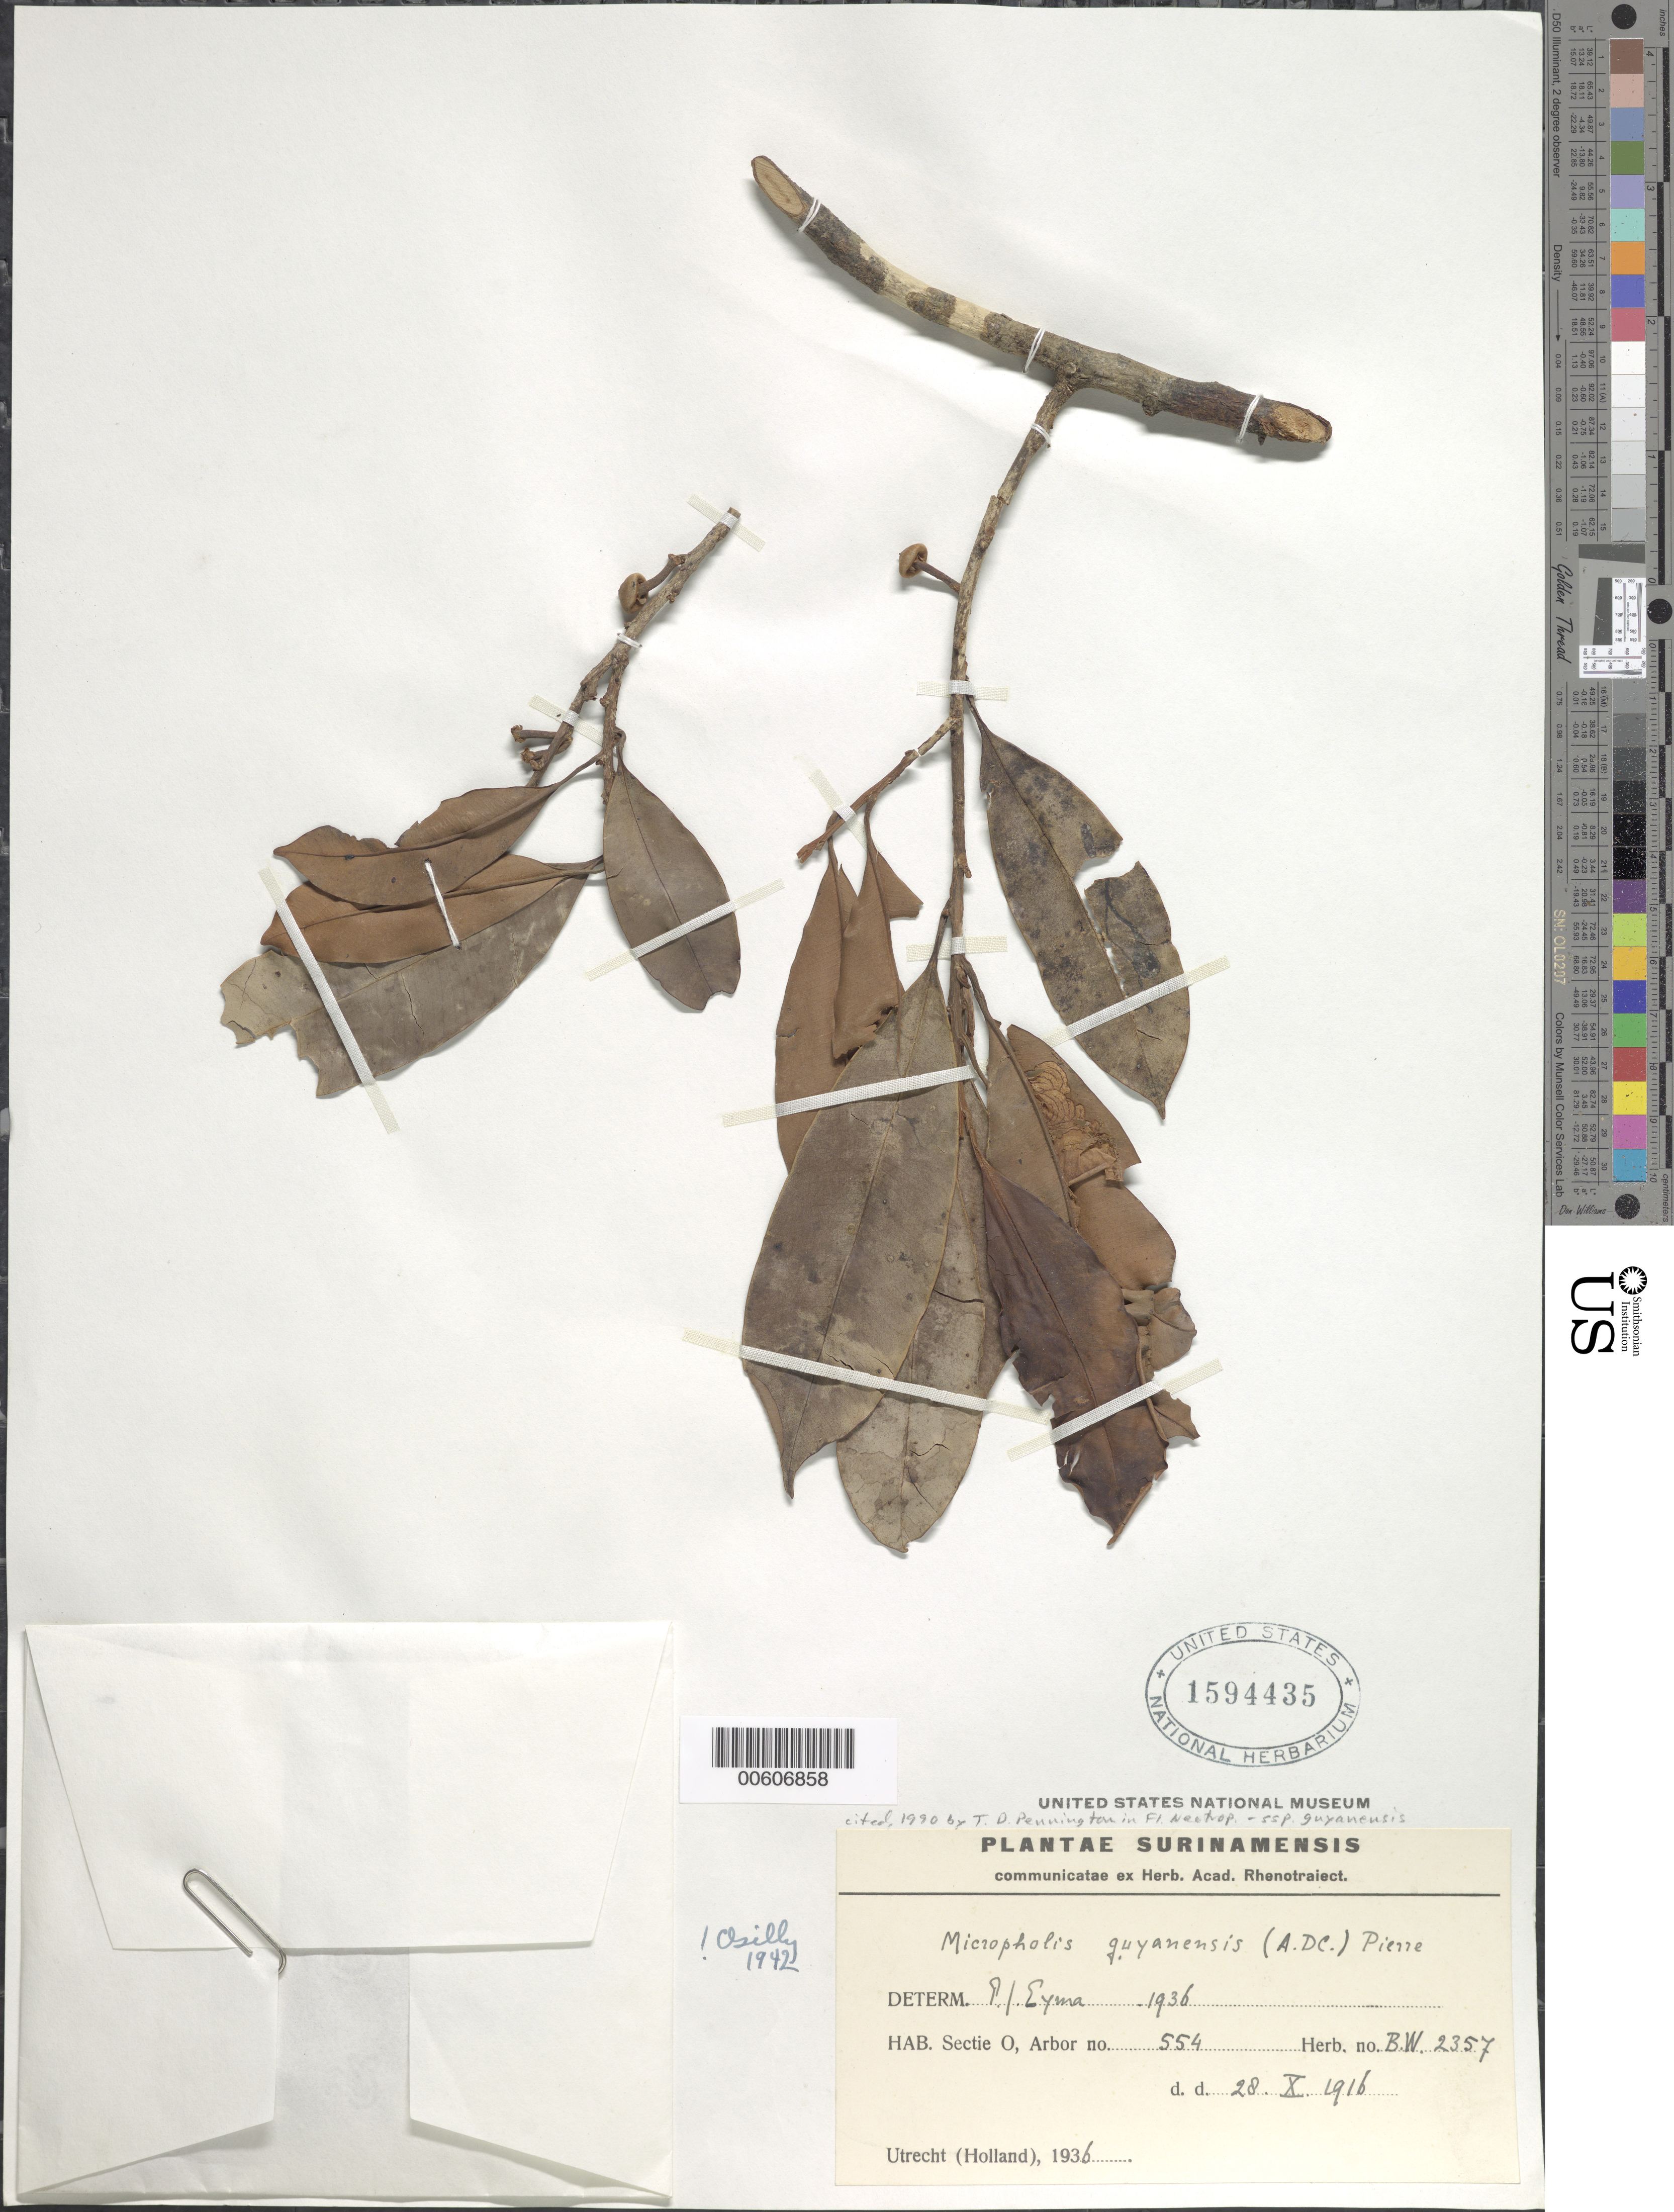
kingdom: Plantae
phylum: Tracheophyta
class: Magnoliopsida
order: Ericales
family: Sapotaceae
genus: Micropholis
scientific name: Micropholis guyanensis subsp. guyanensis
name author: (A. DC.) Pierre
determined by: Pennington, T. D., (K)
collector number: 2357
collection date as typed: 28-Oct-16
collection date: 1916-10-28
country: Suriname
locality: Sectie O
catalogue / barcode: US 1594435